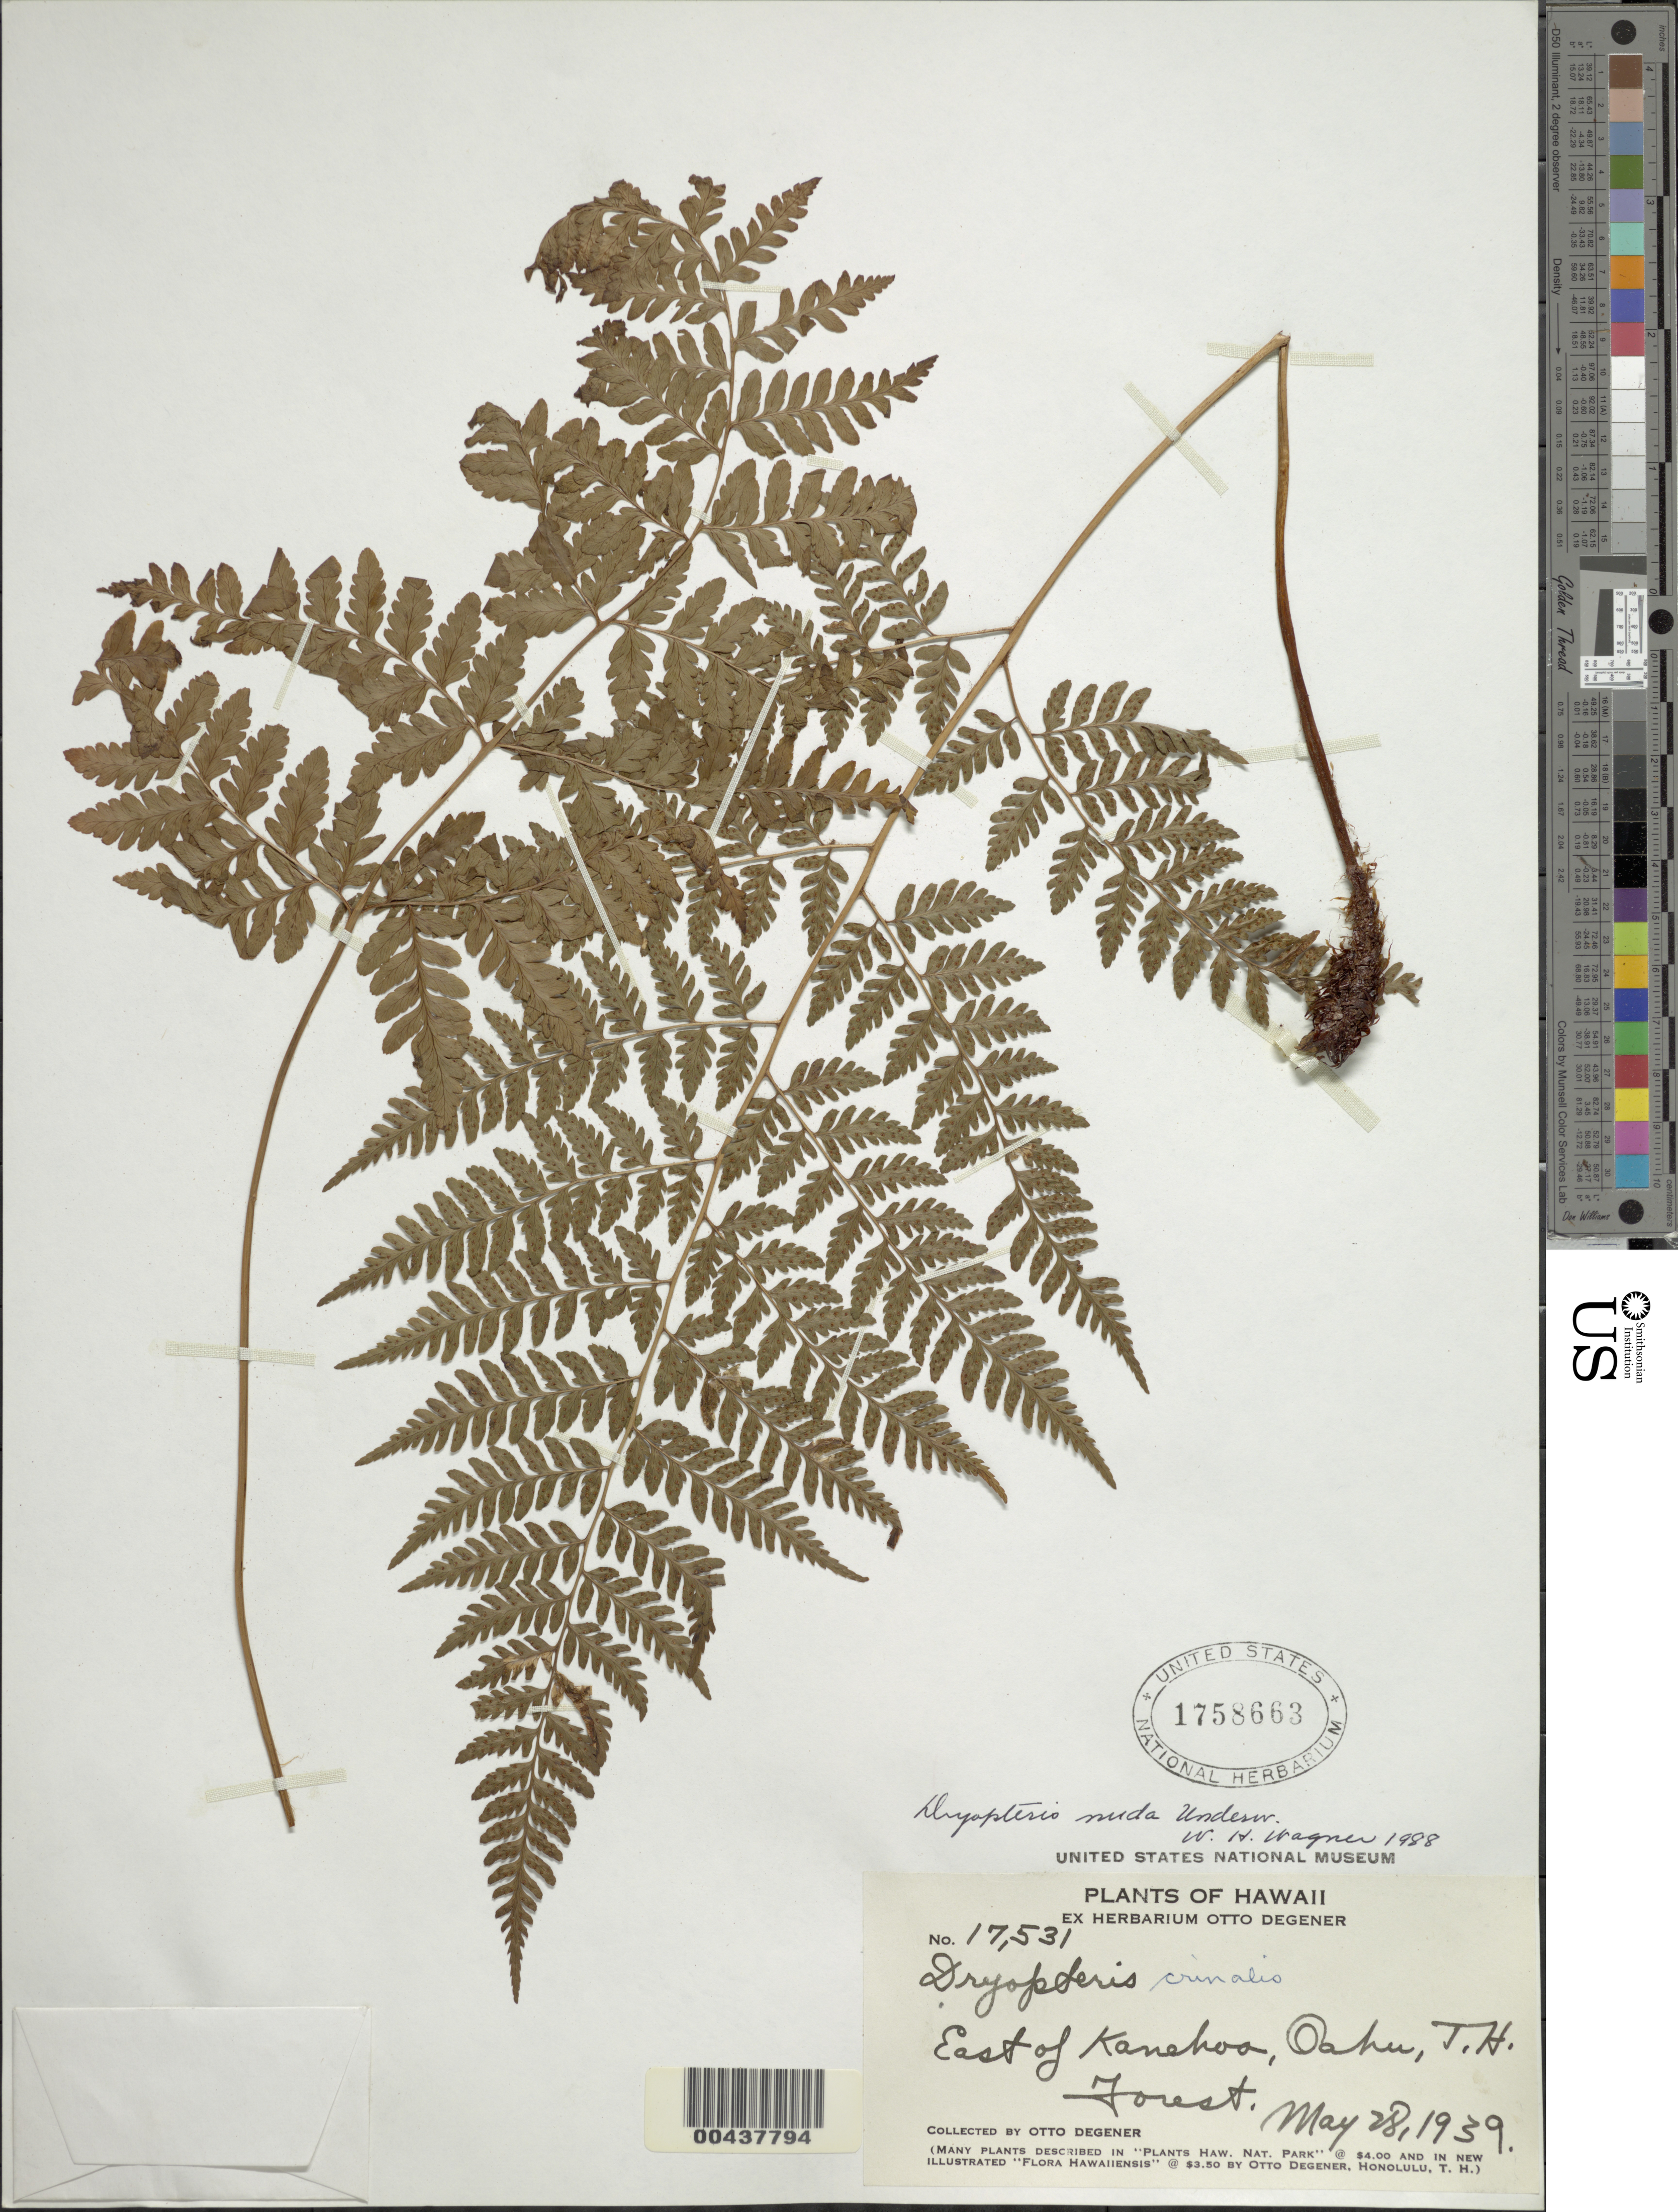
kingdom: Plantae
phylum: Tracheophyta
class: Polypodiopsida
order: Polypodiales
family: Dryopteridaceae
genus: Dryopteris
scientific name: Dryopteris glabra var. nuda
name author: (Underw.) Fraser-Jenk.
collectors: O. Degener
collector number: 17531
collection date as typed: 28 May 1939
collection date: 1939-05-28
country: United States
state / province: Hawaii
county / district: Honolulu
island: Oahu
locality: E of Kanehoa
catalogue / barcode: US 1758663